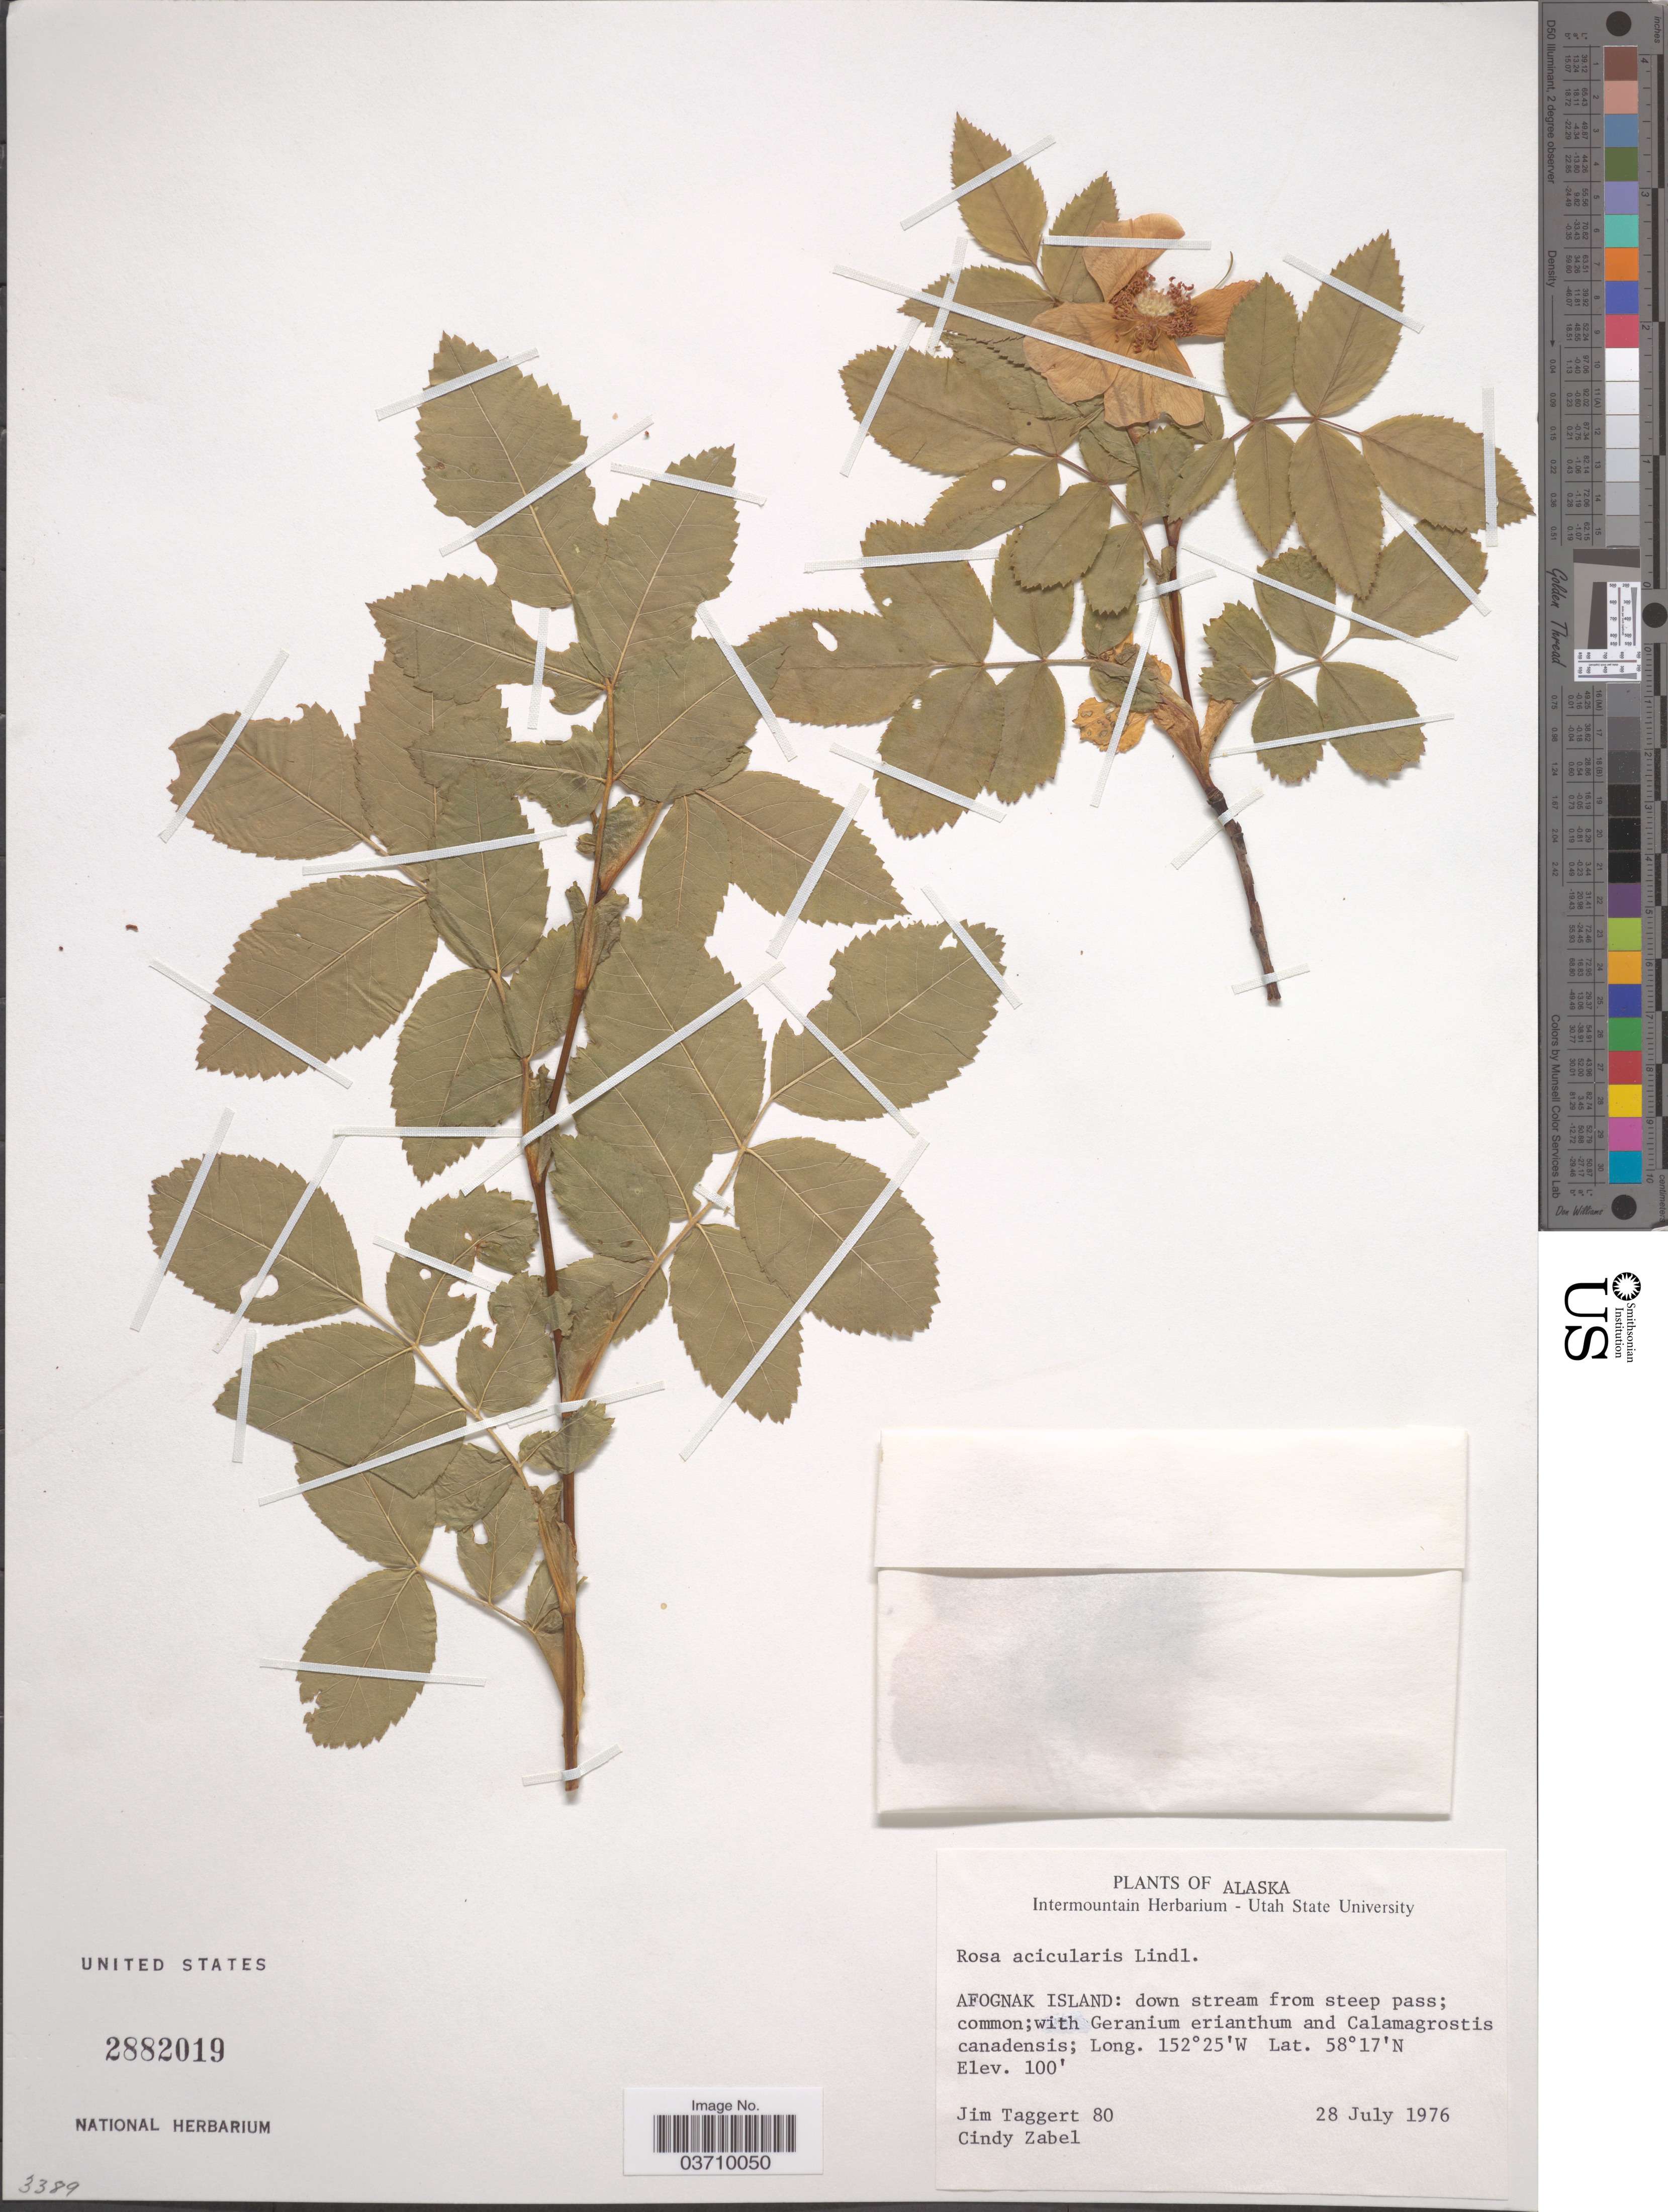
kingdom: Plantae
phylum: Tracheophyta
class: Magnoliopsida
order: Rosales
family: Rosaceae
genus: Rosa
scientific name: Rosa acicularis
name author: Lindl.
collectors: J. Taggert & C. Zabel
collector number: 80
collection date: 1976-07-28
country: United States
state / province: Alaska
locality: Afognak Island: down stream from steep pass.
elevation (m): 30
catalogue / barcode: US 2882019